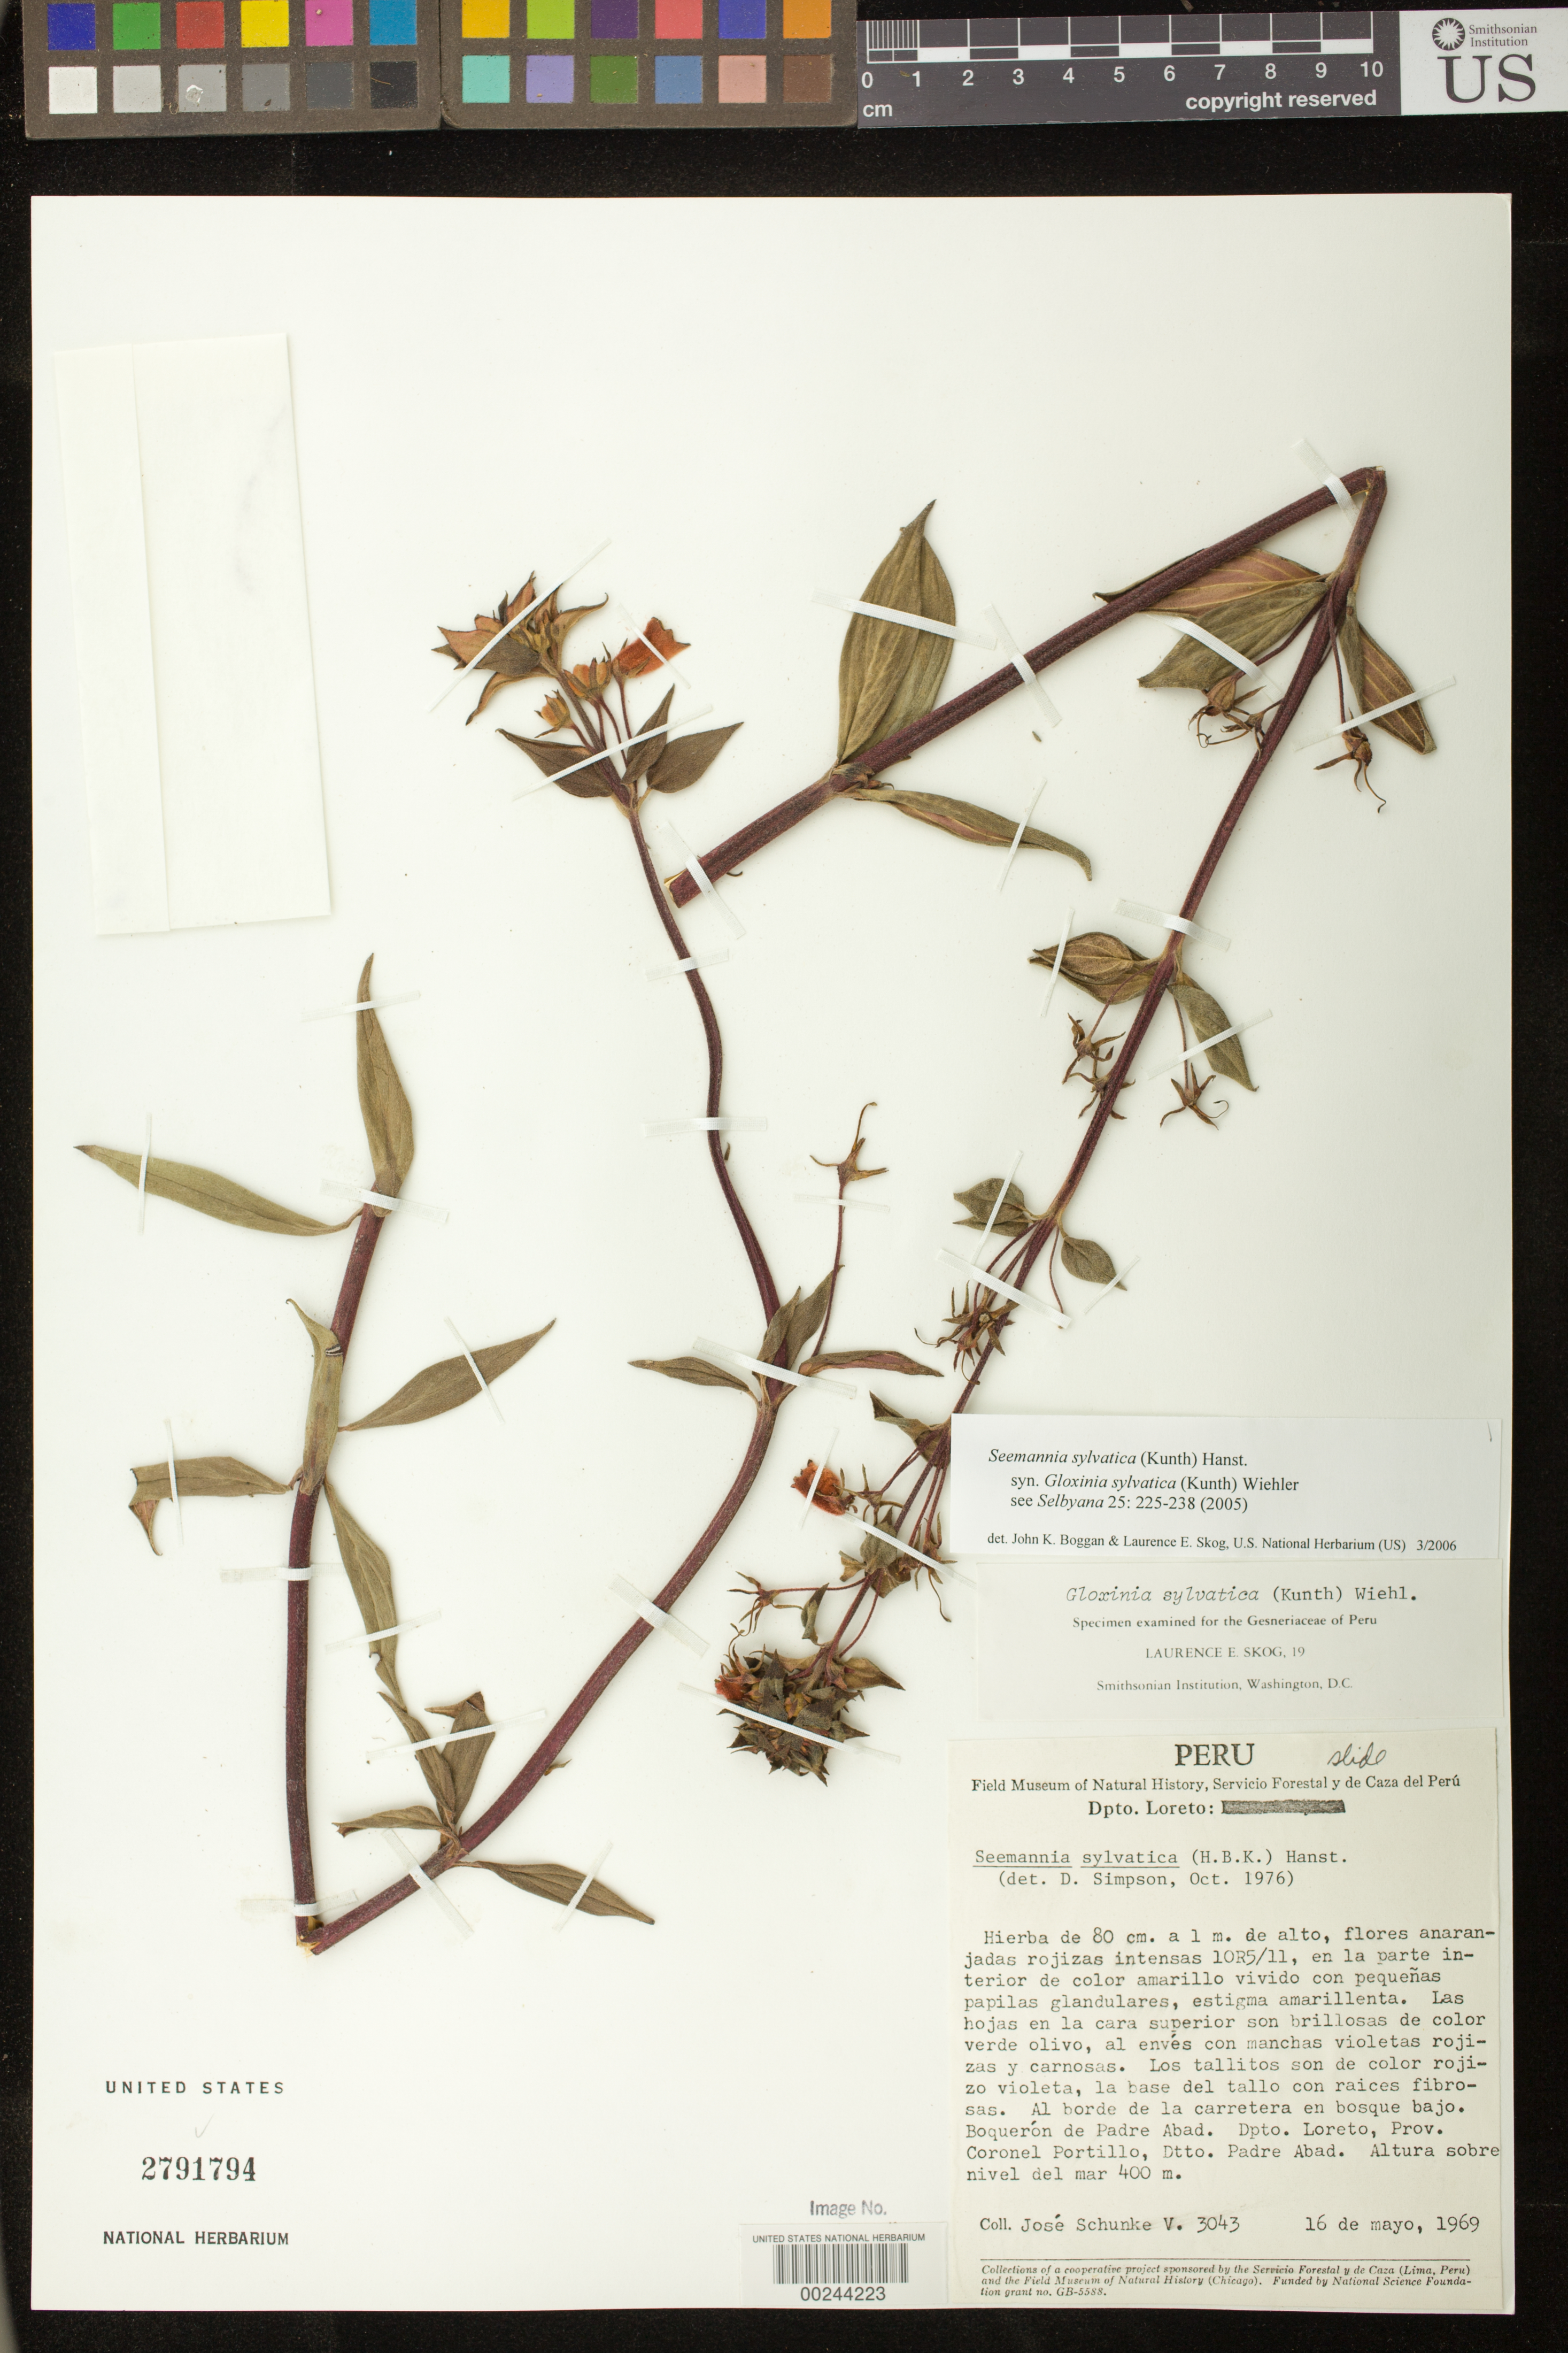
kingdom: Plantae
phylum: Tracheophyta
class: Magnoliopsida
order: Lamiales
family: Gesneriaceae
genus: Seemannia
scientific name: Seemannia sylvatica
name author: (Kunth) Hanst.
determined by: Boggan, J. K.; Skog, L. E.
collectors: J. Schunke Vigo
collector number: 3043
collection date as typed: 16 May 1969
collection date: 1969-05-16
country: Peru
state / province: Loreto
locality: Prov. Coronel Portillo, Dtto. Padre Abad. Boquerón de Padre Abad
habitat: Al borde de la carretera en bosque bajo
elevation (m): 400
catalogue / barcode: US 2791794